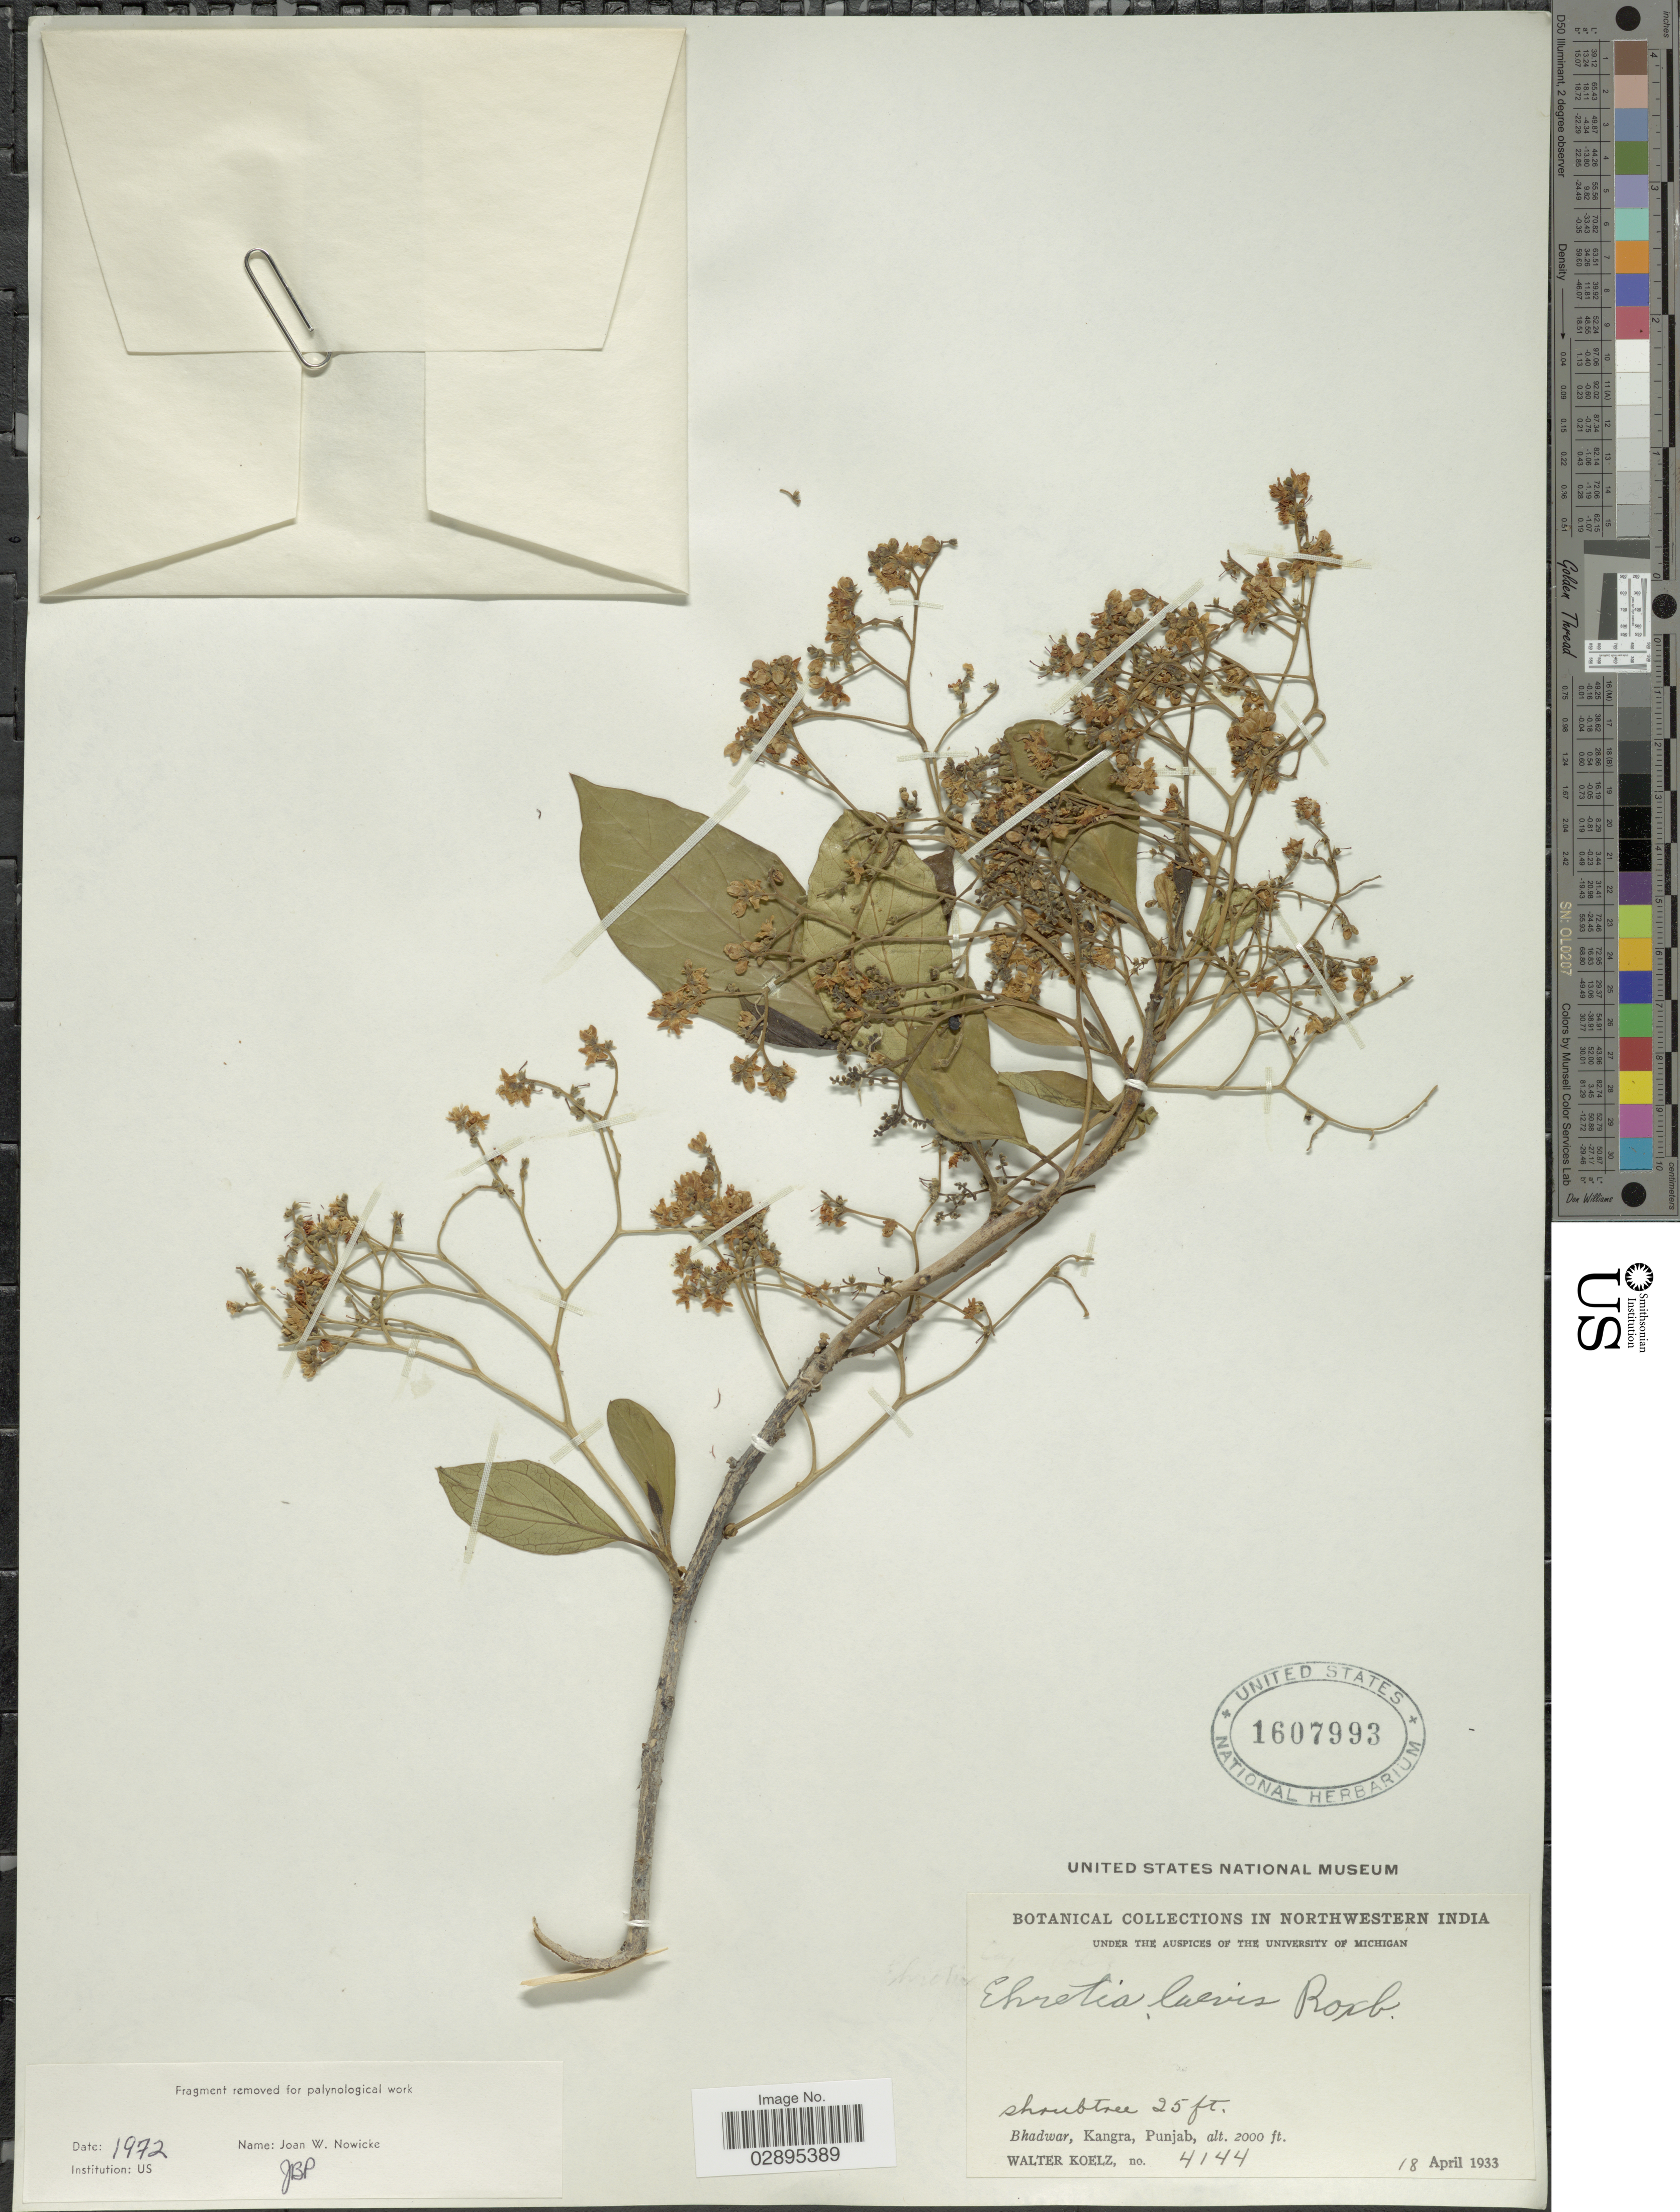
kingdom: Plantae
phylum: Tracheophyta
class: Magnoliopsida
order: Boraginales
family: Ehretiaceae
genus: Ehretia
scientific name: Ehretia laevis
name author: Roxb.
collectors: W. N. Koelz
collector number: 4144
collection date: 1933-04-18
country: India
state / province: Punjab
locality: Northwestern India. Bhadwar, Kangra.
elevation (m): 610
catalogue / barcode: US 1607993